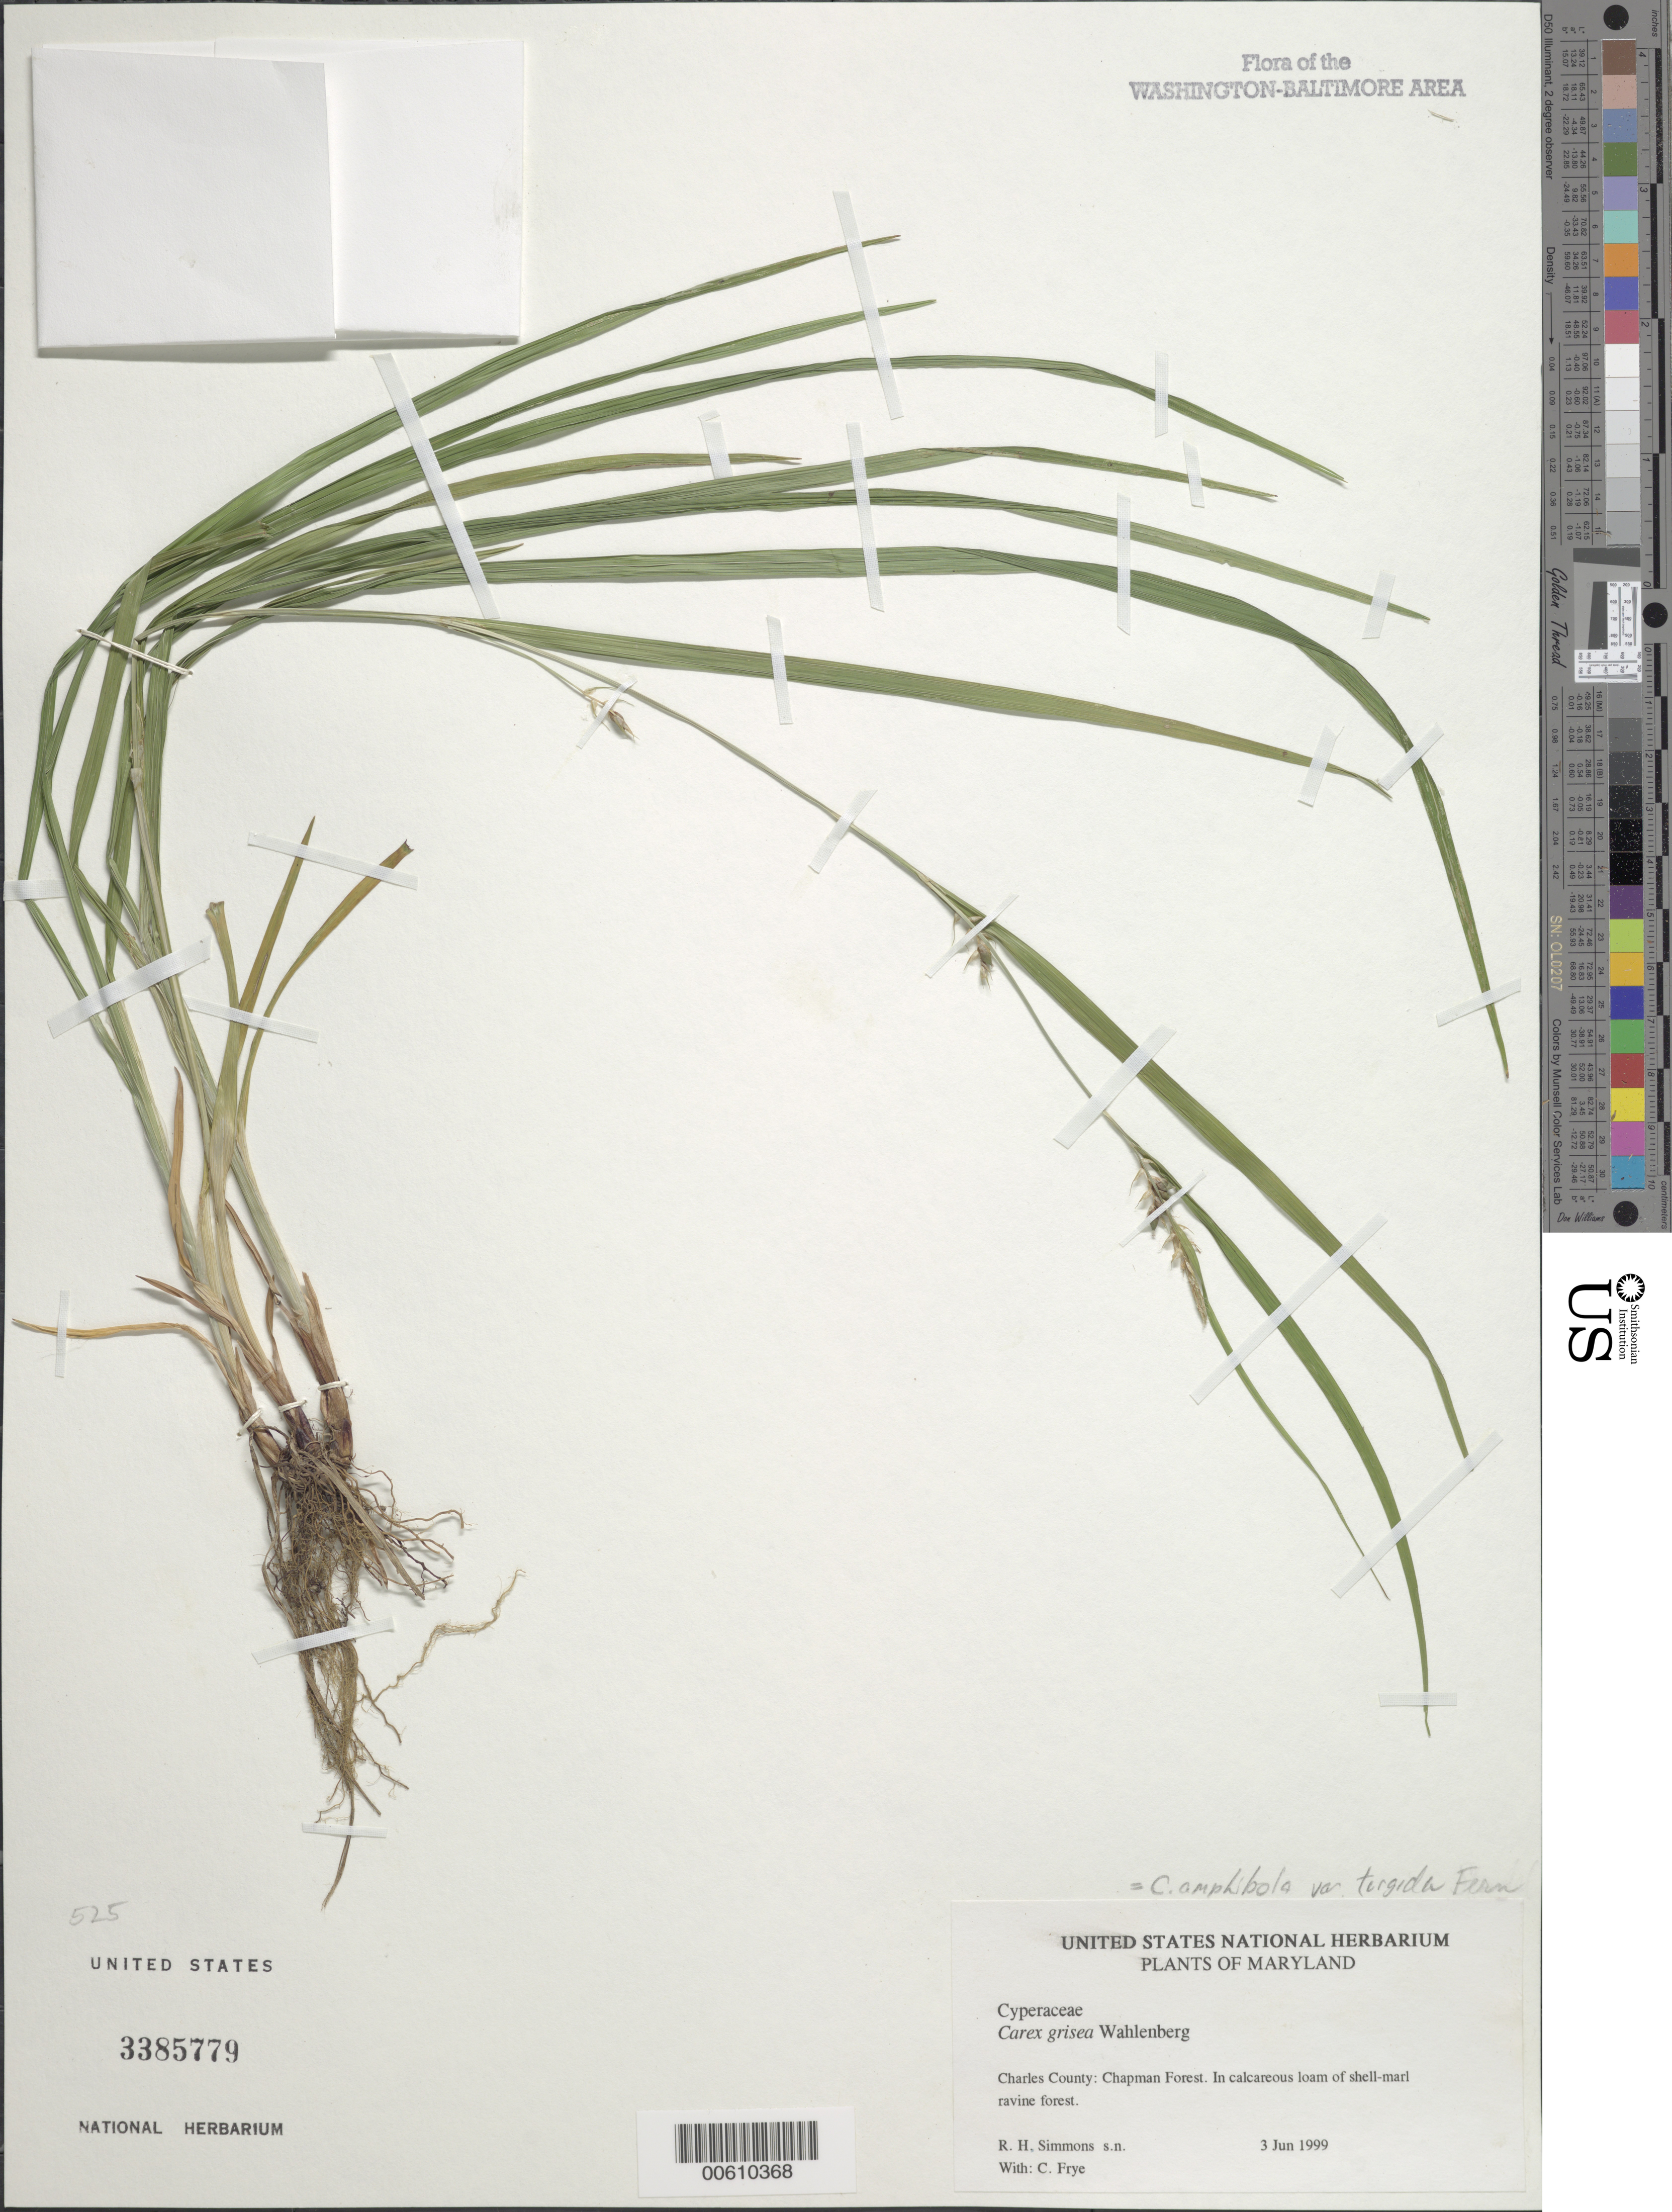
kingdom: Plantae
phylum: Tracheophyta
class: Liliopsida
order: Poales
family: Cyperaceae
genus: Carex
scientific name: Carex grisea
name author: Wahlenb.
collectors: R. H. Simmons & C. Frye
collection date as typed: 03 Jun 1999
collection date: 1999-06-03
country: United States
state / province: Maryland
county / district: Charles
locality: Chapman Forest.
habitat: In calcareous loam of shell-marl ravine forest.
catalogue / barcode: US 3385779